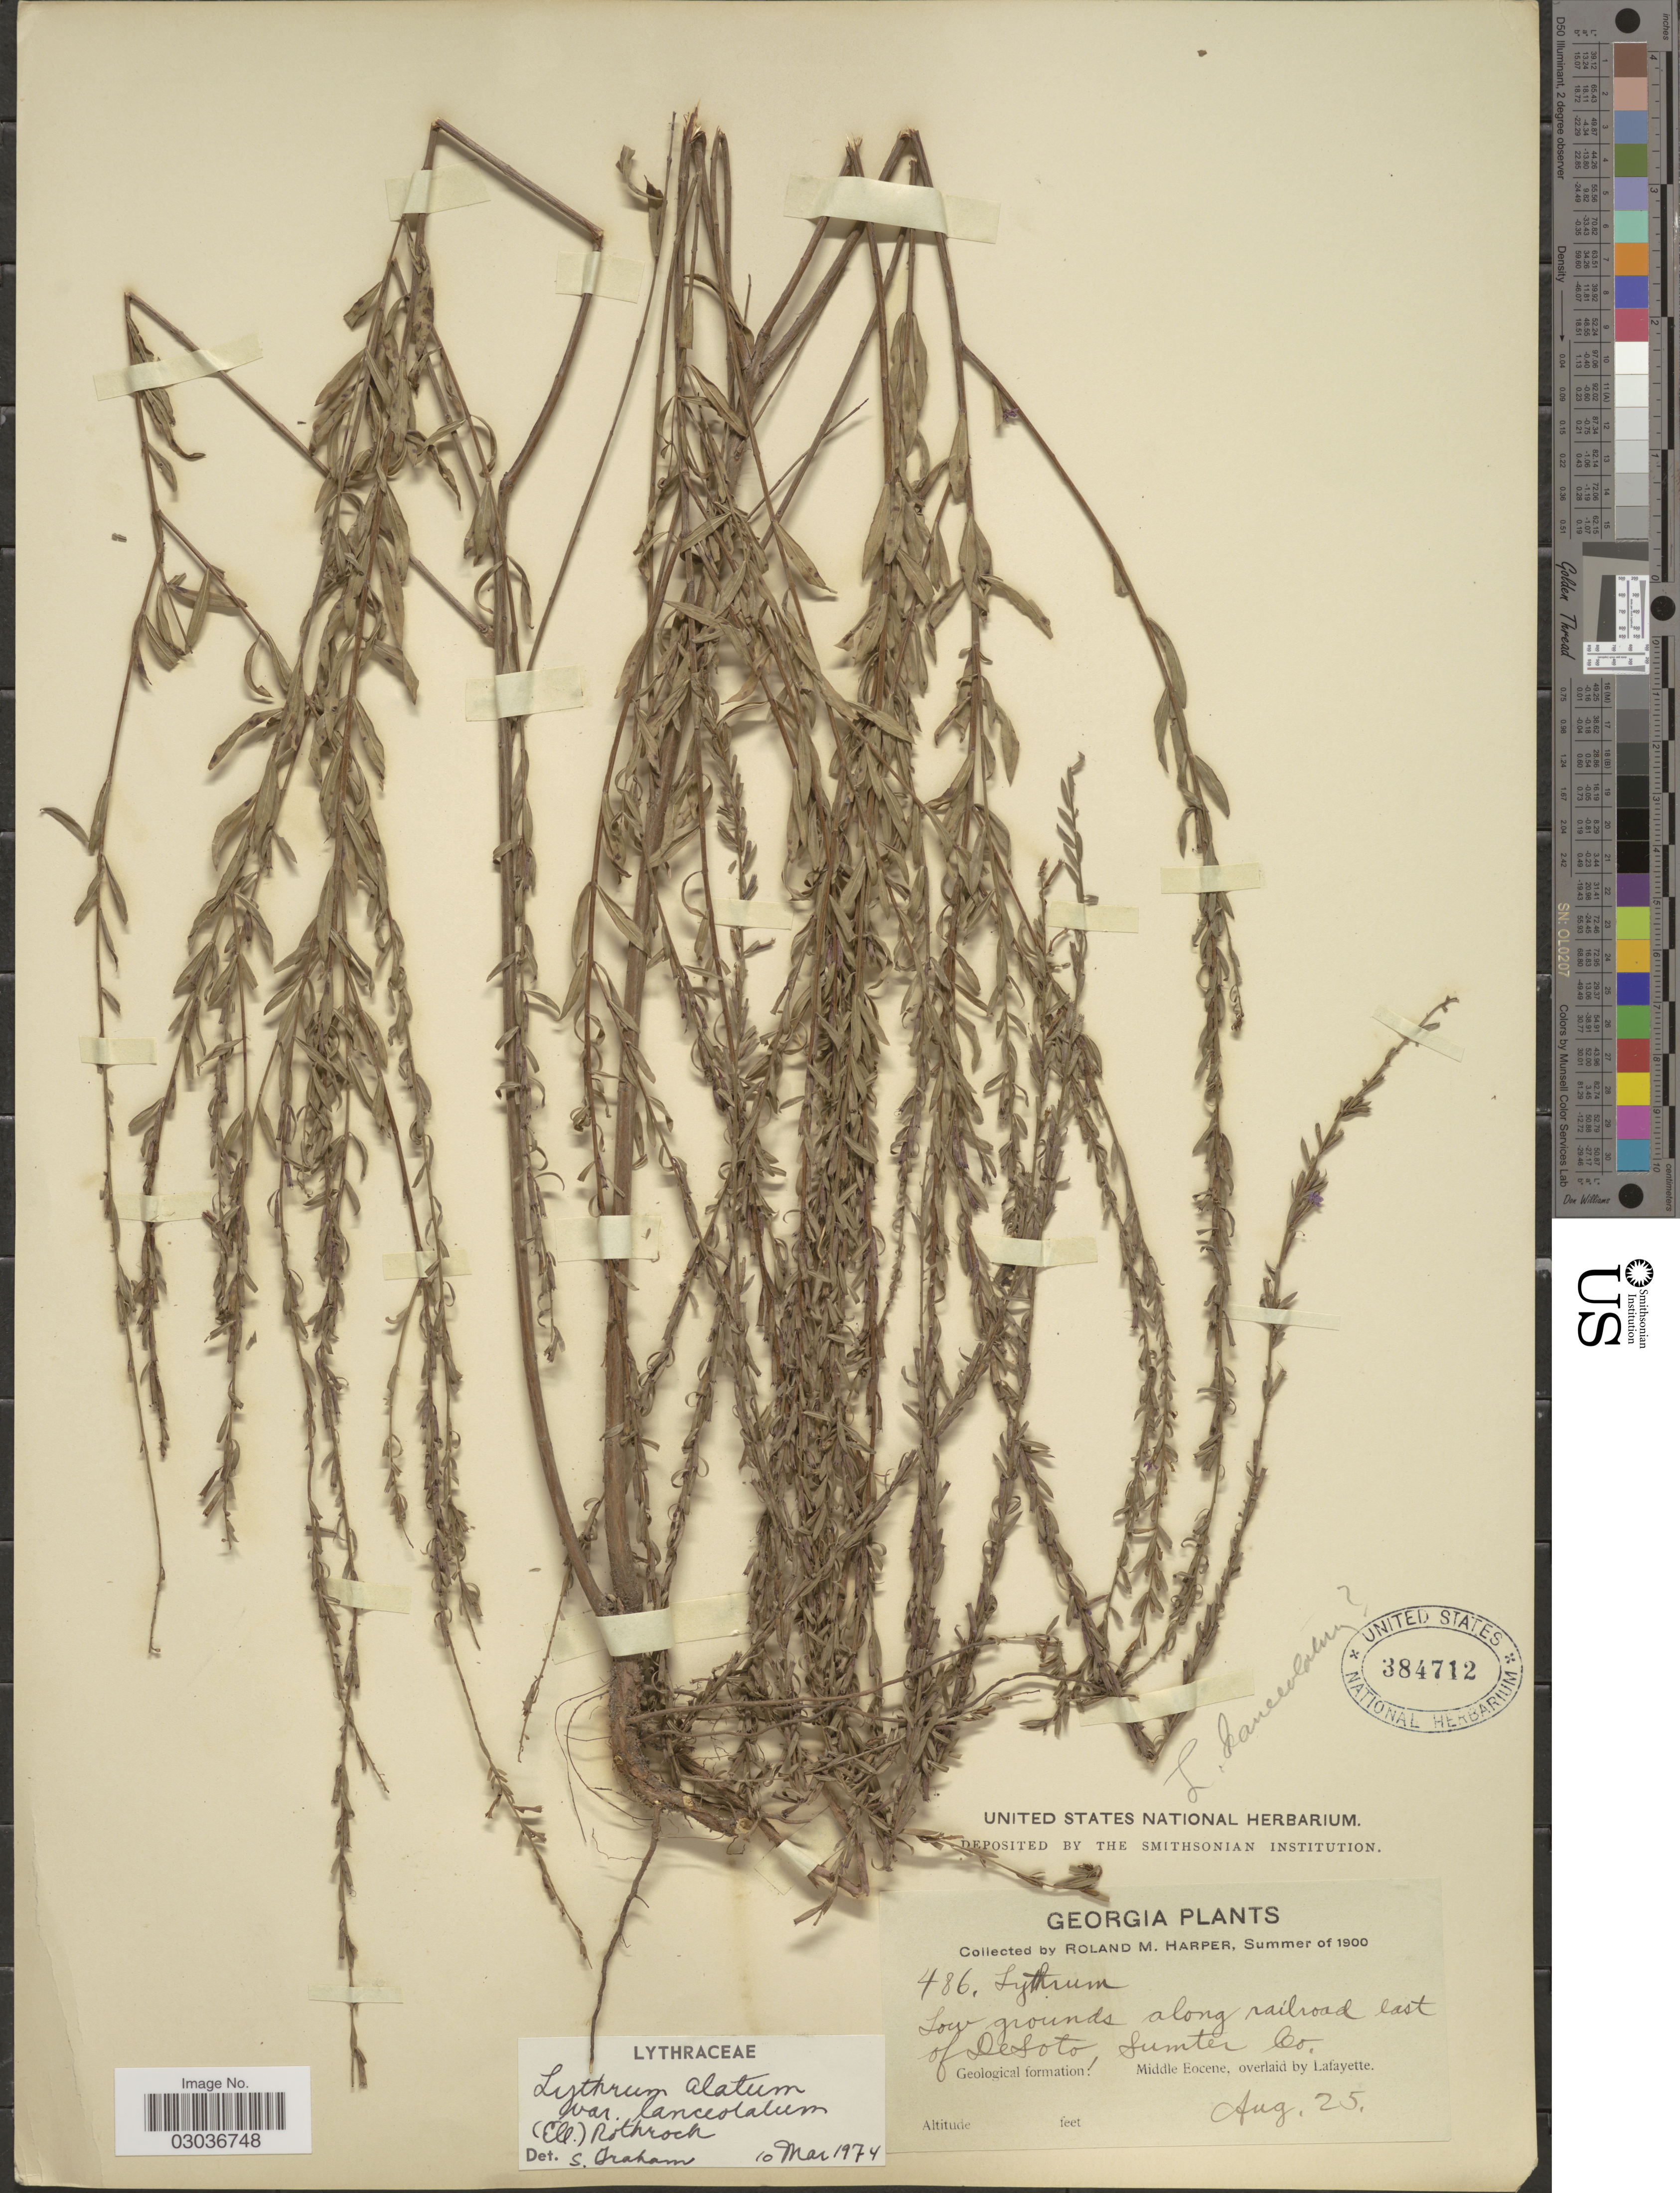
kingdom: Plantae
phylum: Tracheophyta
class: Magnoliopsida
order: Myrtales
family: Lythraceae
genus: Lythrum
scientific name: Lythrum alatum var. lanceolatum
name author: (Elliott) A. Gray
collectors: R. M. Harper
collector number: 486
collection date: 1900-08-25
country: United States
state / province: Georgia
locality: Low grounds along railroad east of Desoto, Sumter Co. Geological formation: Middle Eocene, overlaid by Lafayette.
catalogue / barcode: US 384712